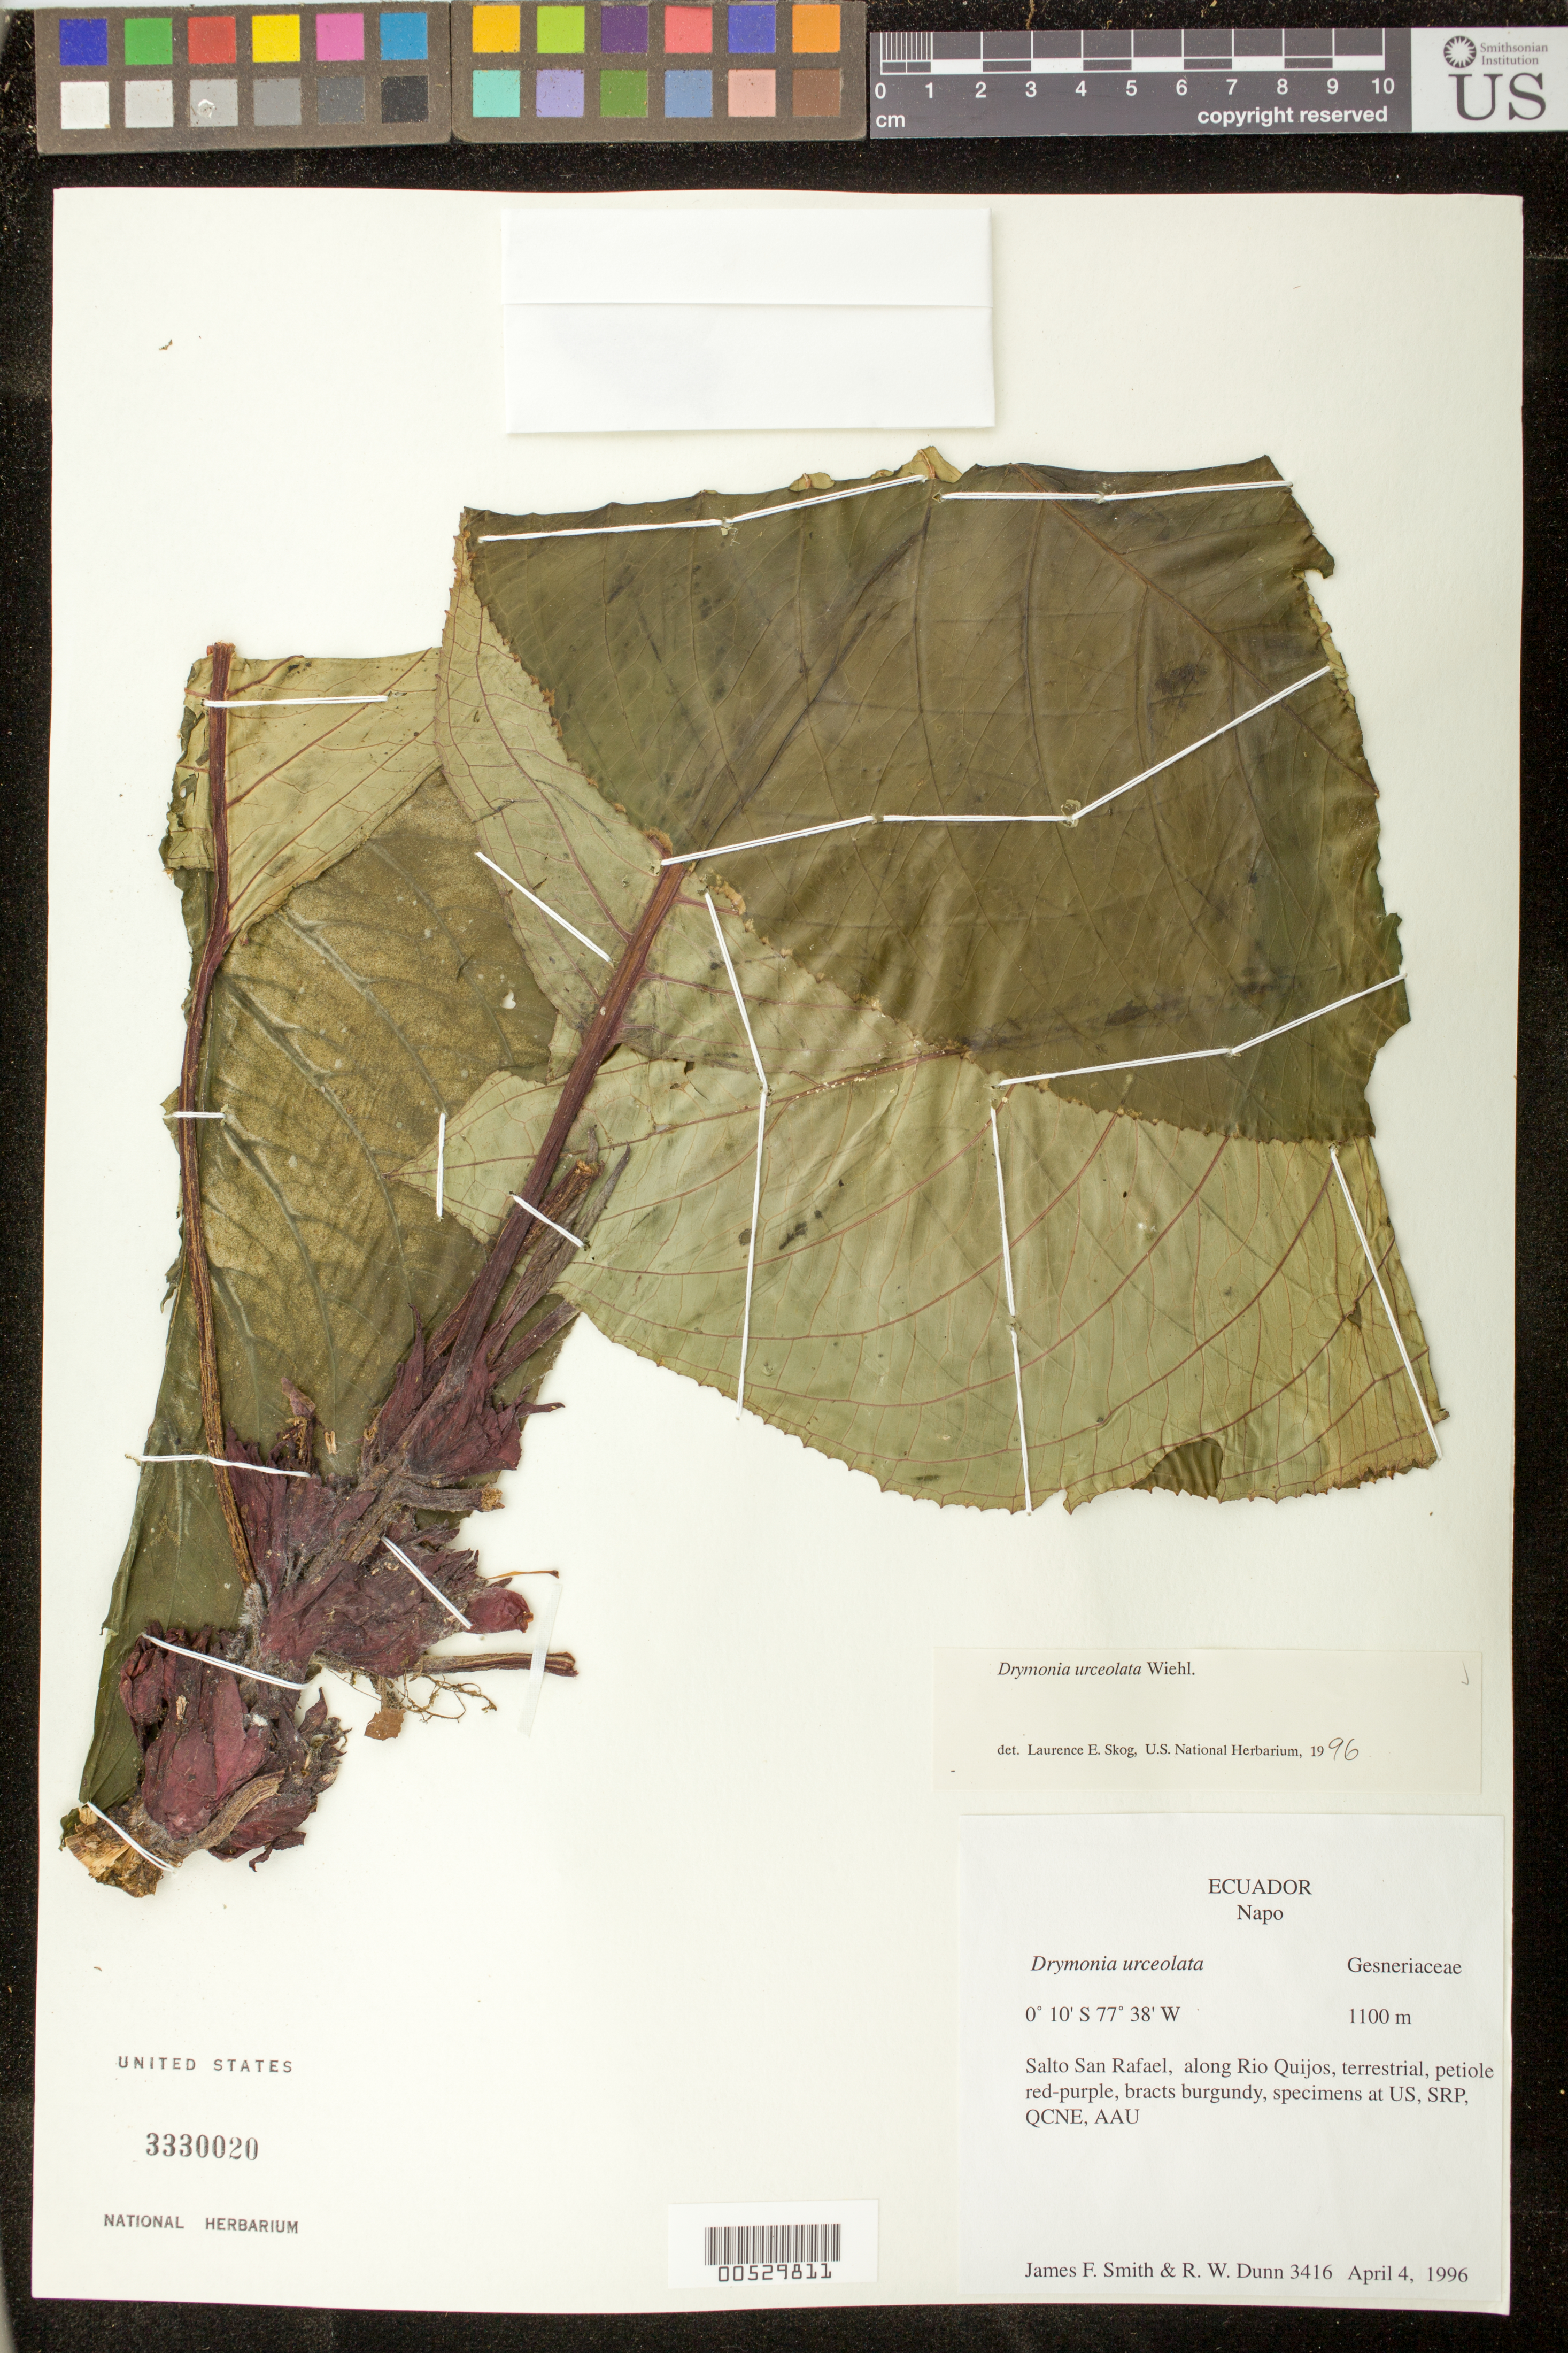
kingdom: Plantae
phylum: Tracheophyta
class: Magnoliopsida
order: Lamiales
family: Gesneriaceae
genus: Drymonia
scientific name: Drymonia urceolata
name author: Wiehler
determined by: Skog, Laurence E.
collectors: J. Smith & R. Dunn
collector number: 3416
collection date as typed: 04 Apr 1996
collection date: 1996-04-04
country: Ecuador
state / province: Napo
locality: Salto San Rafael, along Rio Quijos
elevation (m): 1100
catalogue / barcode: US 3330020